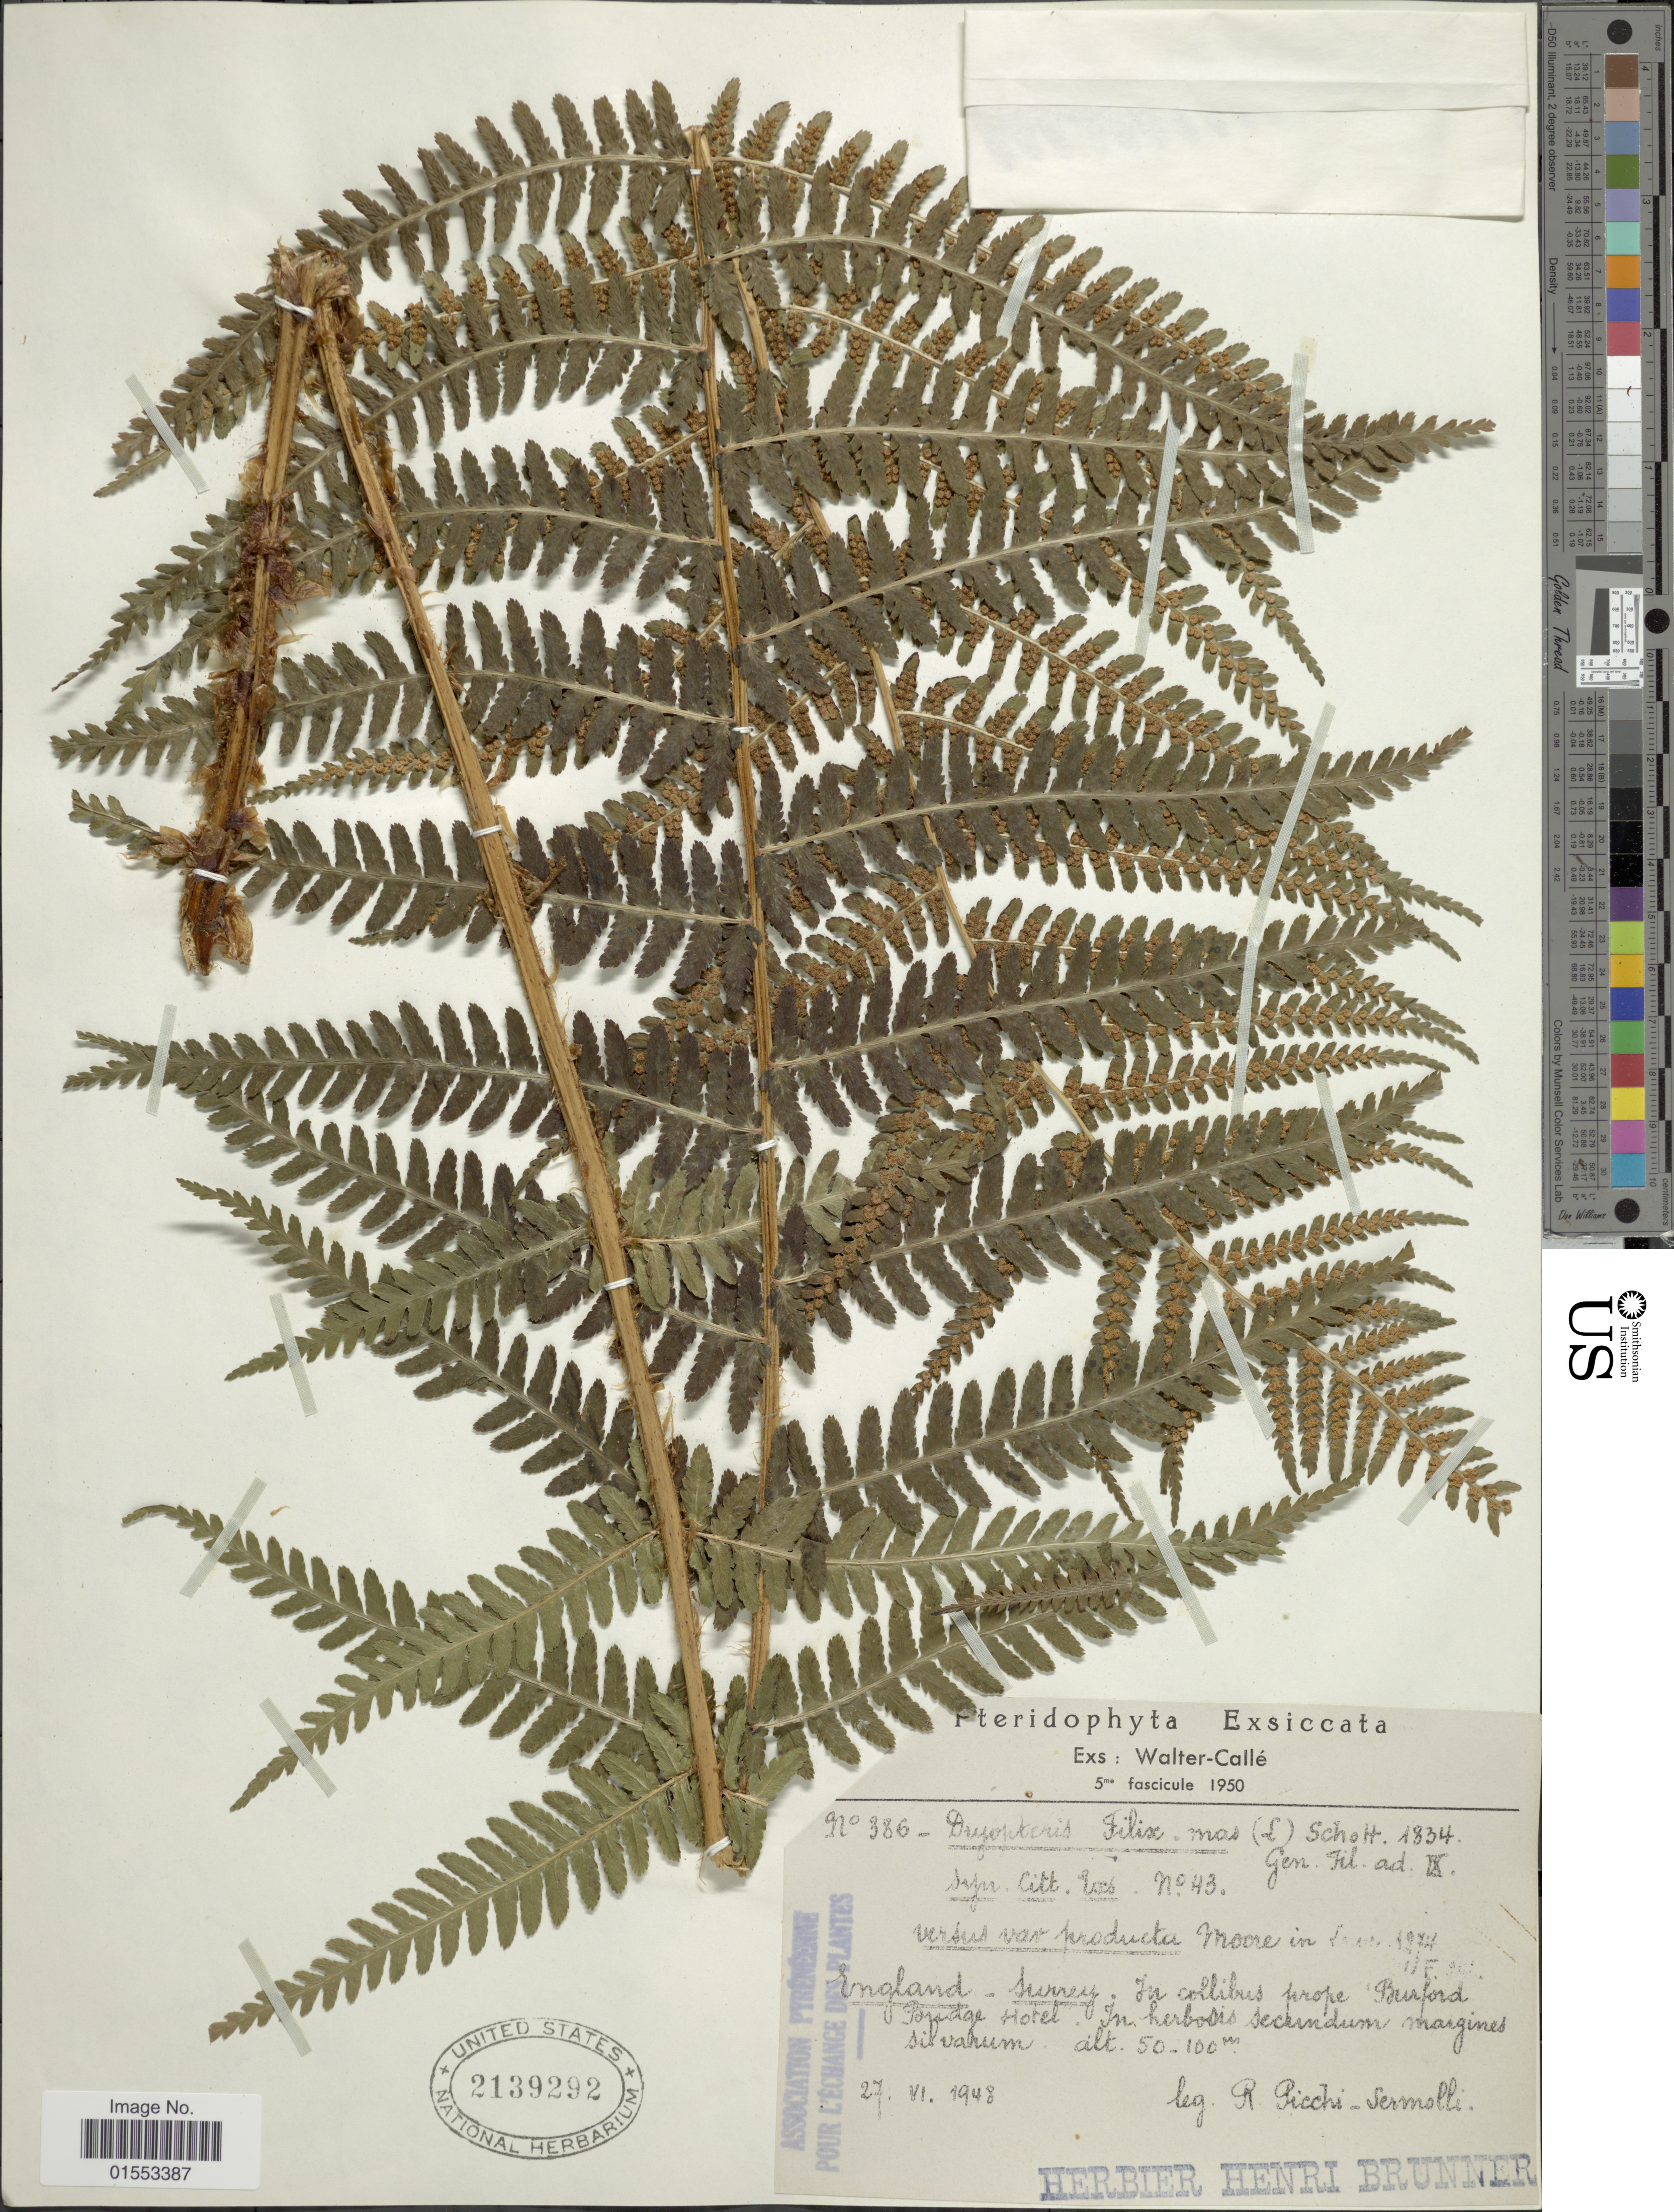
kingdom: Plantae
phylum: Tracheophyta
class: Polypodiopsida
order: Polypodiales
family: Dryopteridaceae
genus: Dryopteris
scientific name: Dryopteris filix-mas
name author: (L.) Schott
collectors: R. E. Pichi-Sermolli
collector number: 386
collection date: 1948-06-27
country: United Kingdom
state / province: England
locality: England - Surrey. In collibus prope "Burford Bridge Hotel". In herbosis secundum margines silvarum.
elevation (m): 50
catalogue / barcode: US 2139292